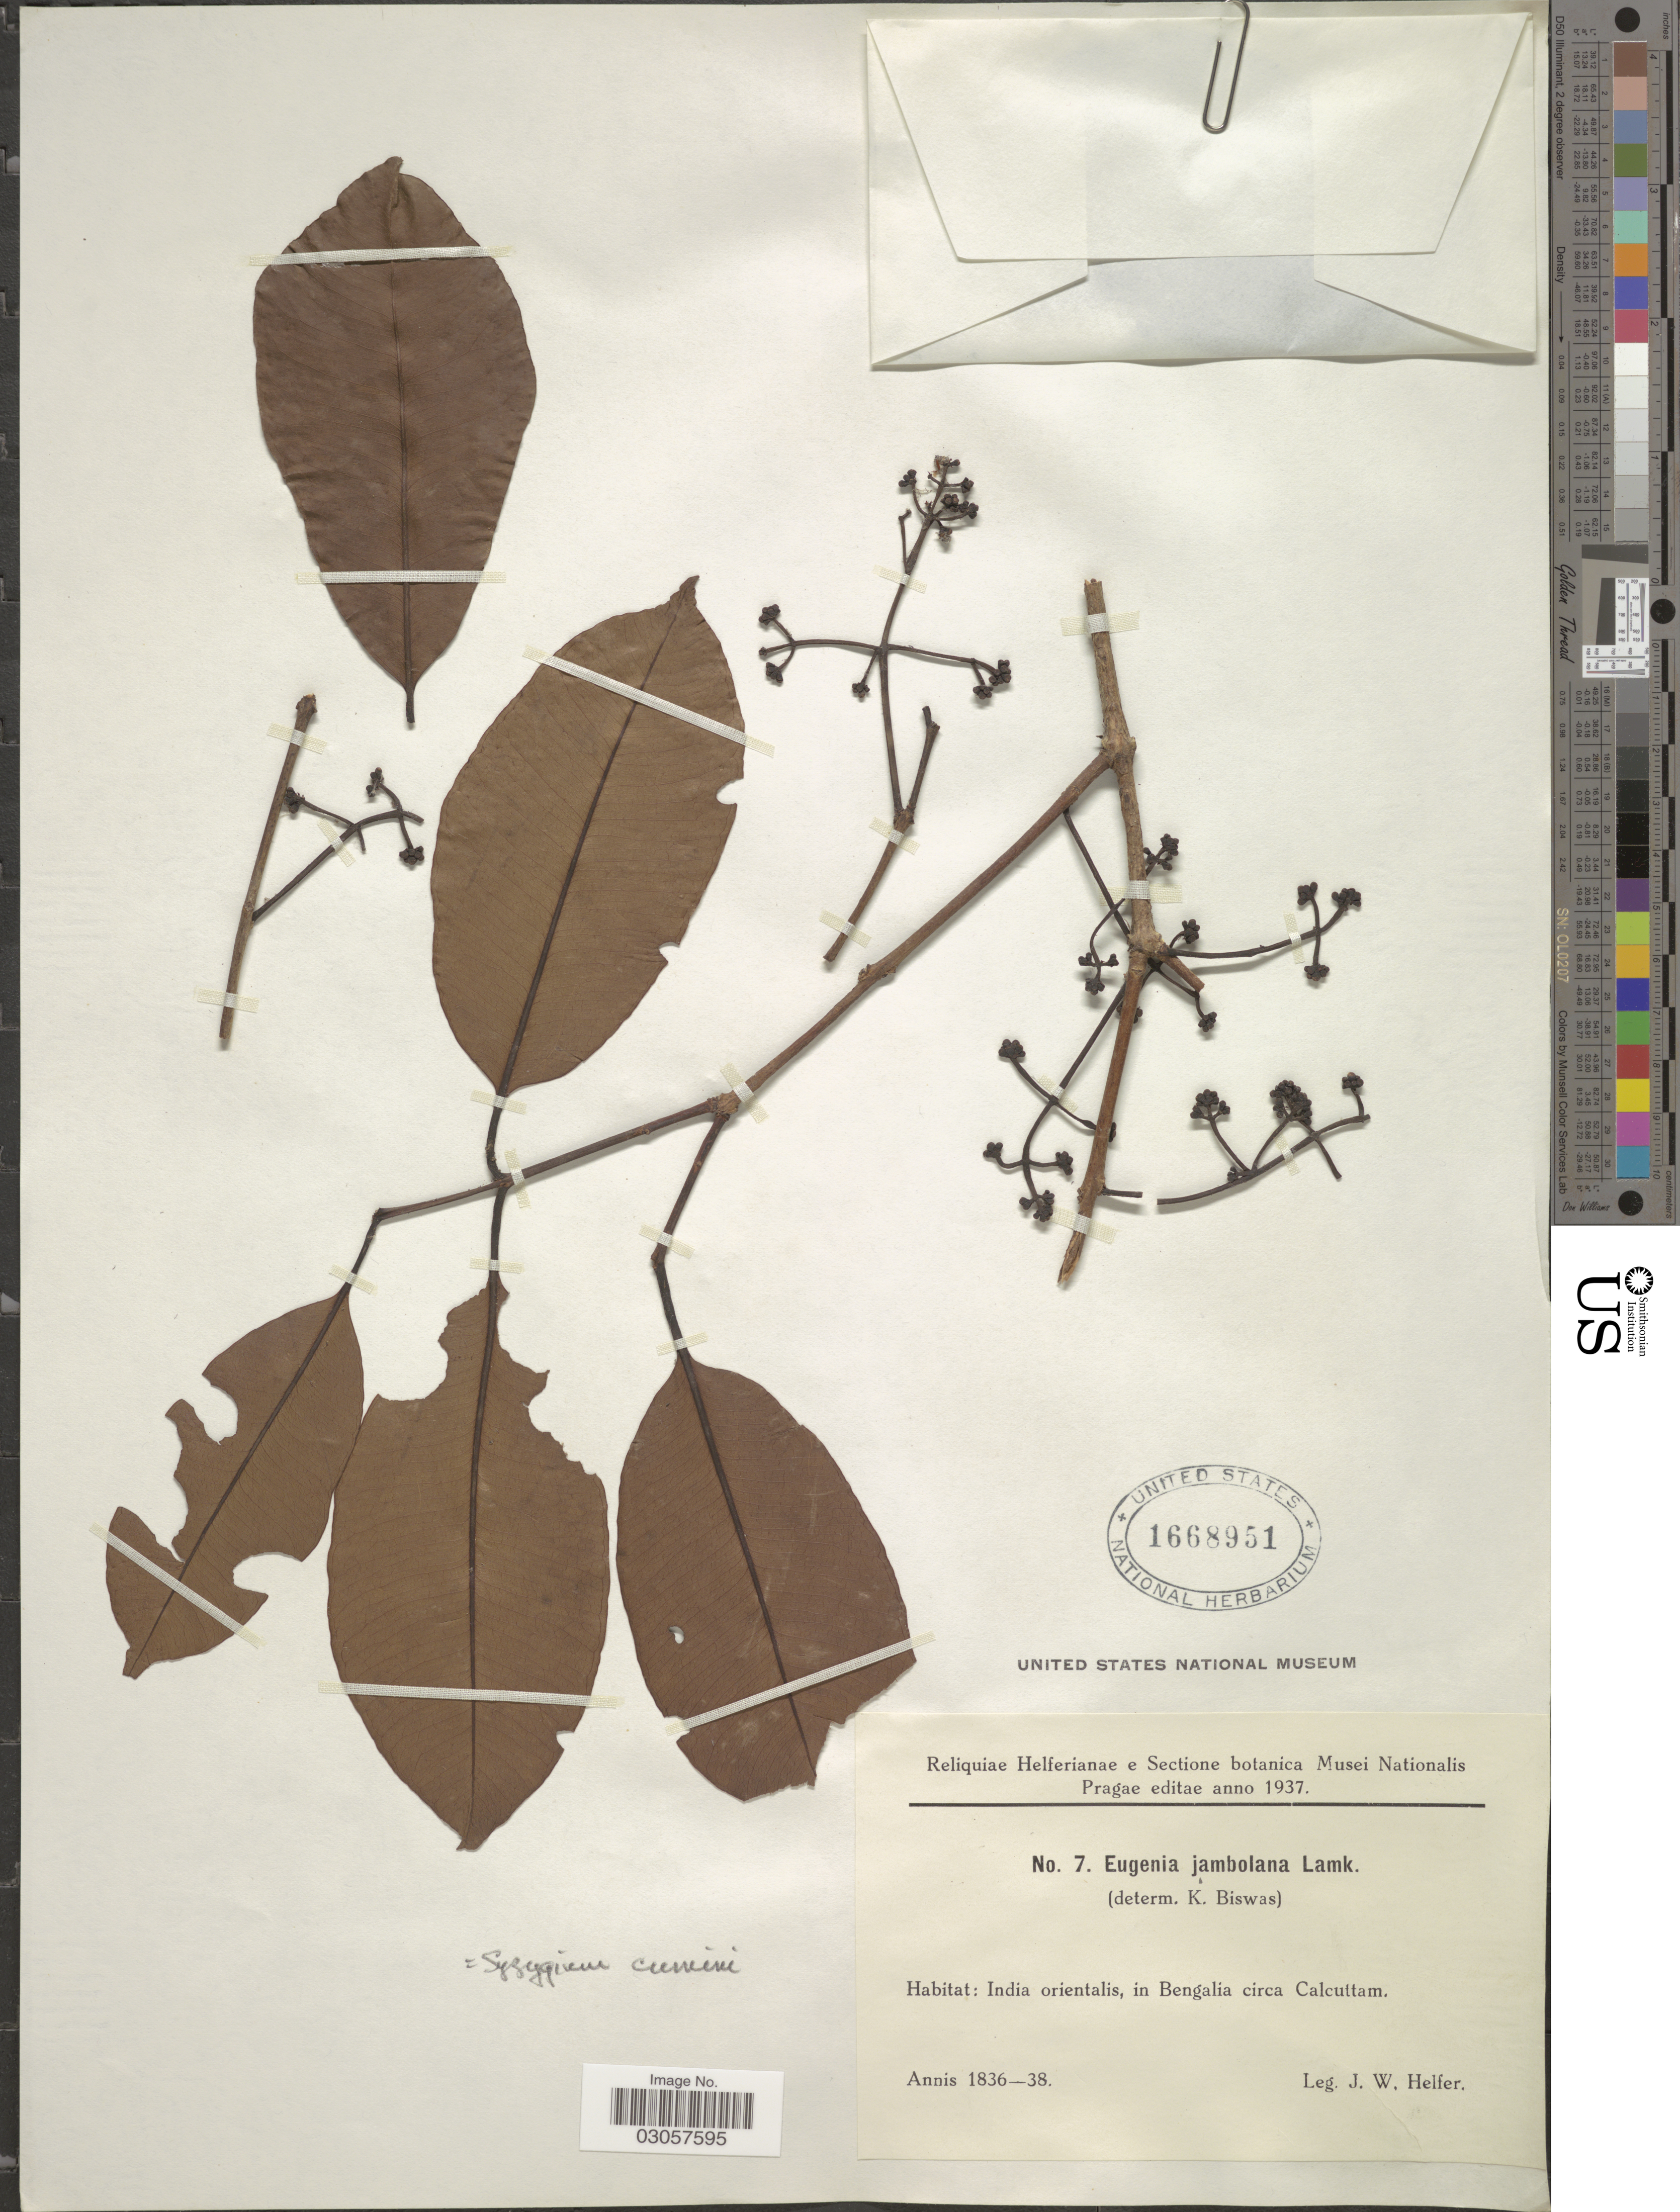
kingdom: Plantae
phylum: Tracheophyta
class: Magnoliopsida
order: Myrtales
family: Myrtaceae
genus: Syzygium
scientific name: Syzygium cumini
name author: (L.) Skeels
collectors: J. W. Helfer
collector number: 7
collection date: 1836/1838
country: India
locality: India orientalis, in Bengalia circa Calcuttam.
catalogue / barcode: US 1668951